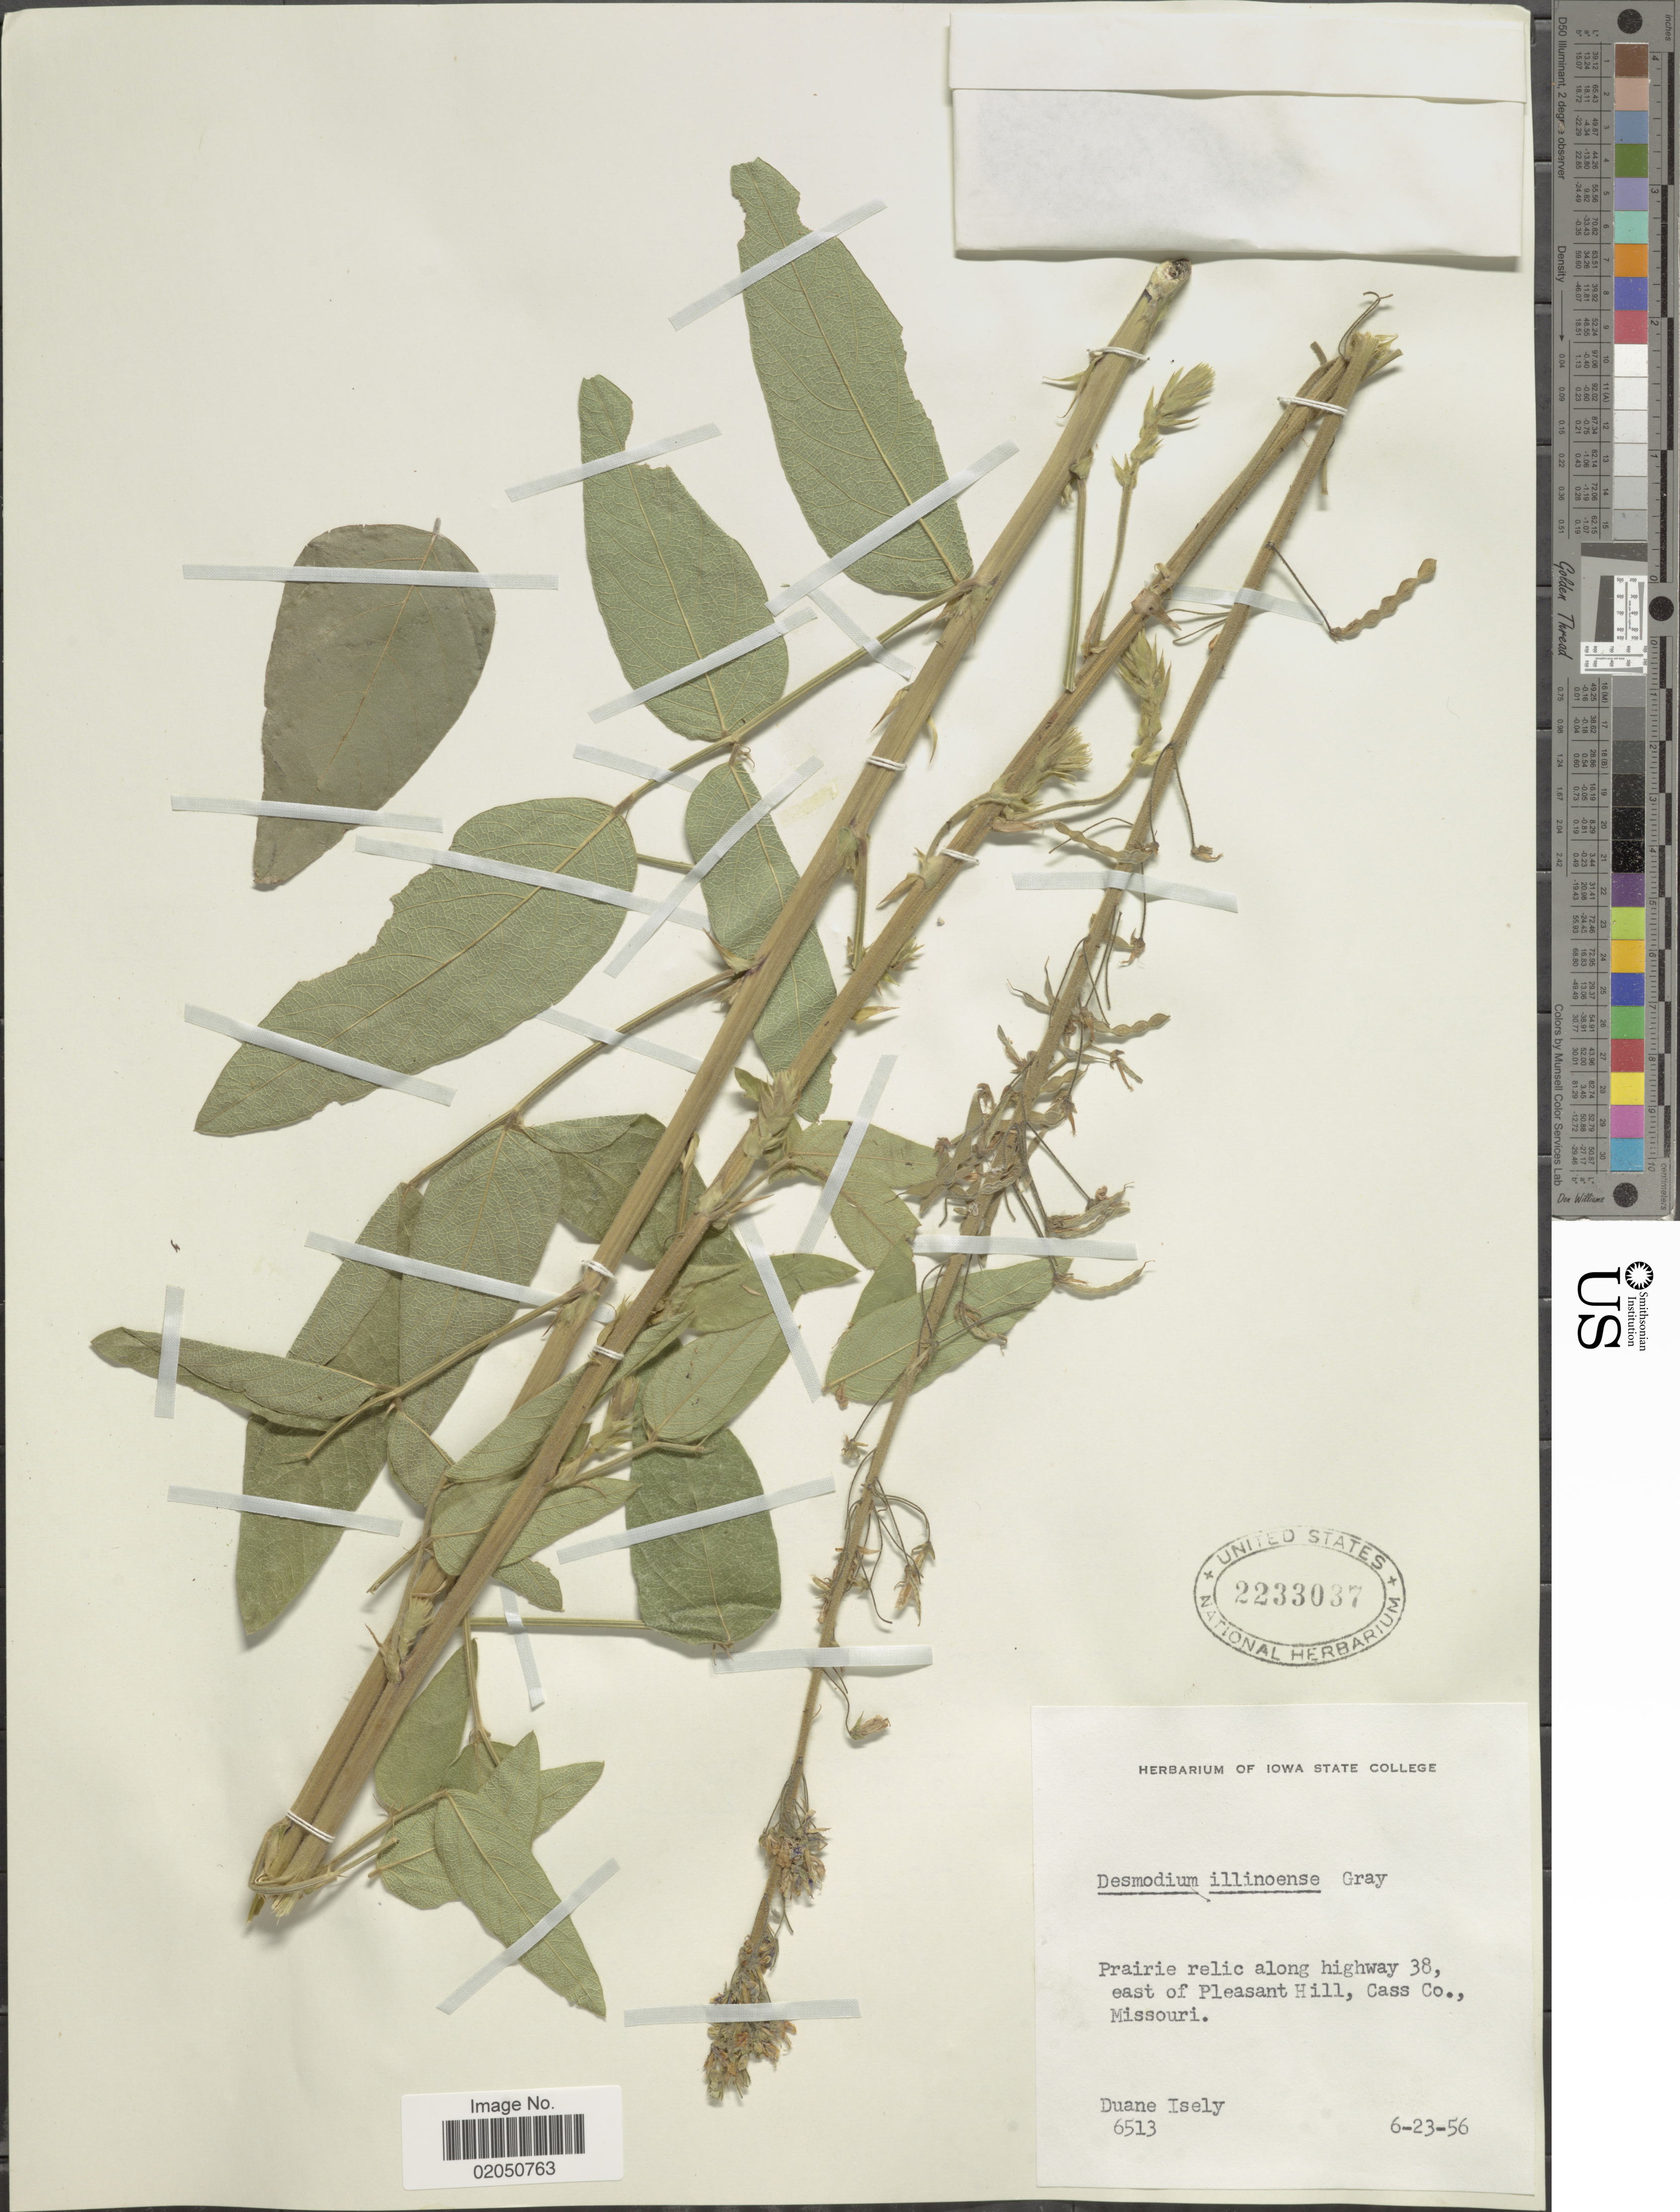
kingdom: Plantae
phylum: Tracheophyta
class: Magnoliopsida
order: Fabales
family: Fabaceae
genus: Desmodium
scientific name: Desmodium illinoense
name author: A. Gray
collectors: D. Isely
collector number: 6513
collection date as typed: Transcribed d/m/y: 23/6/56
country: United States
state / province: Missouri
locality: Prairie relic along highway 38, east of Pleasant Hill, Cass Co.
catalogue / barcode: US 2233037